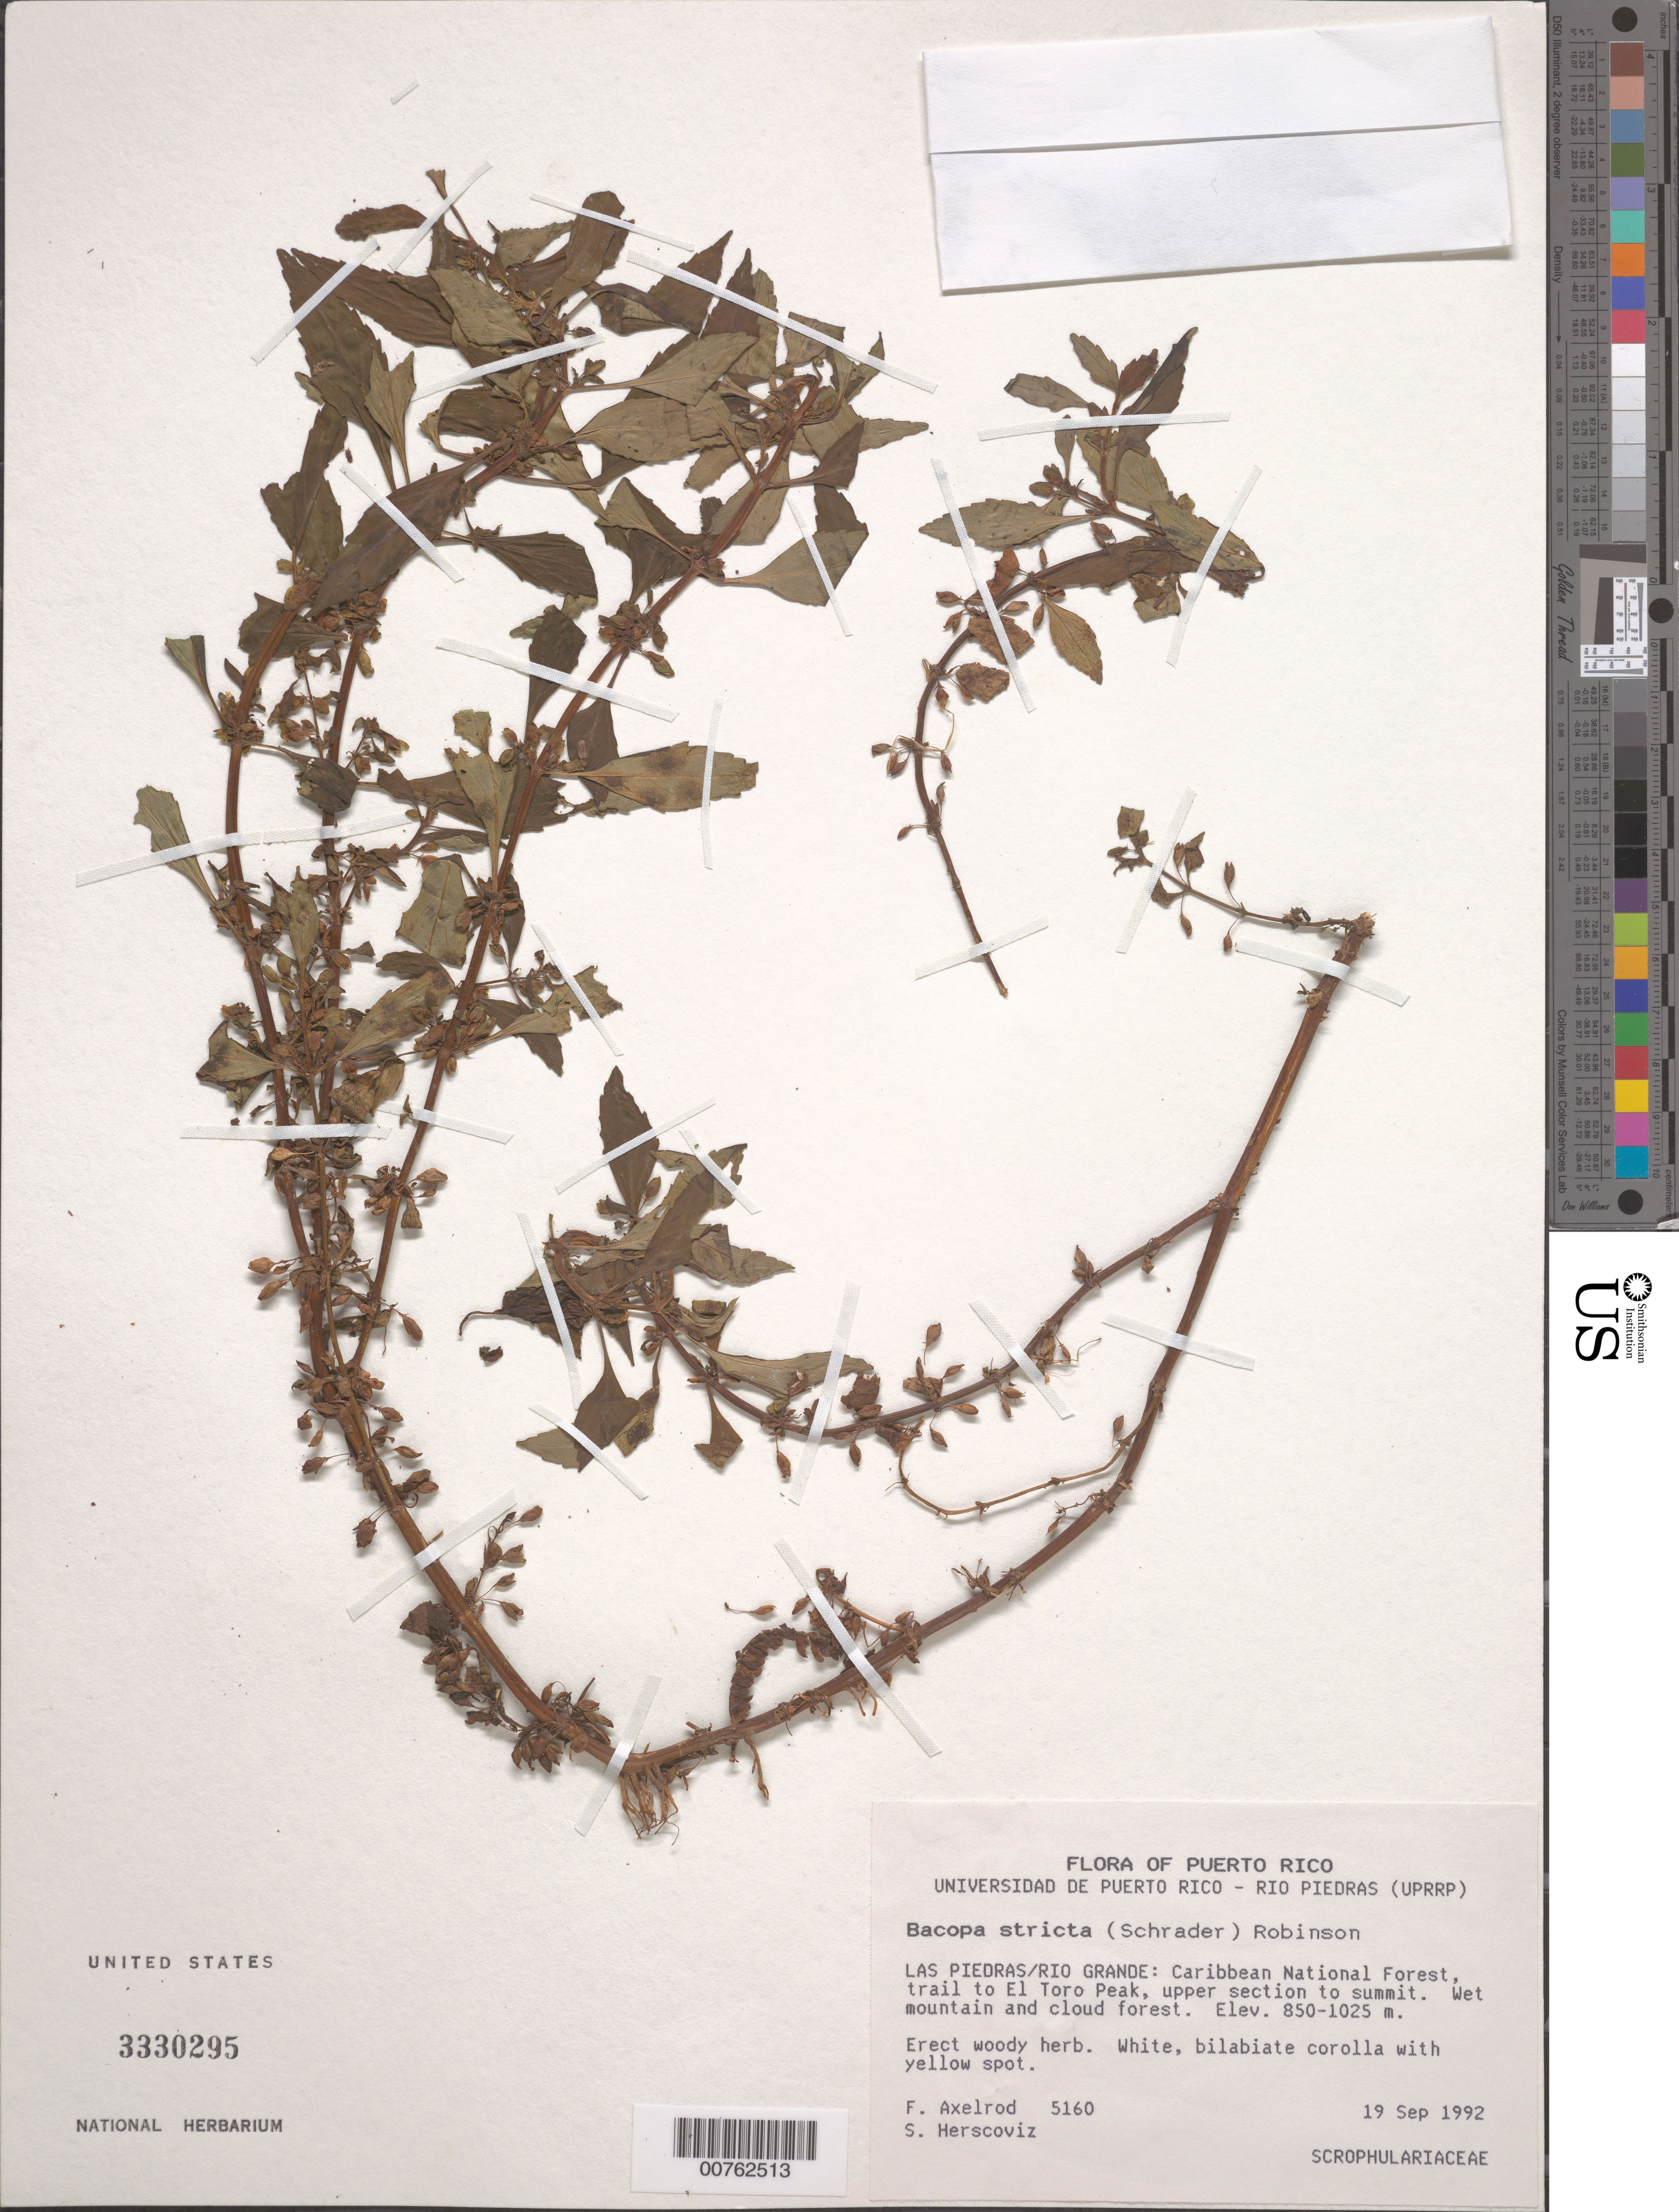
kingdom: Plantae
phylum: Tracheophyta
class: Magnoliopsida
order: Lamiales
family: Plantaginaceae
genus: Bacopa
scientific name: Bacopa stricta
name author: (Schrad.) B.L. Rob.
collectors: F. S. Axelrod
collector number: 5160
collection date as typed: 19 Sep 1992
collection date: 1992-09-19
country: Puerto Rico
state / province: Río Grande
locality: Las Piedras/Río Grande: Caribbean National Forest, trail to El Toro Peak, upper section to summit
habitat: Wet mountain and cloud forest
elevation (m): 850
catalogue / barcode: US 3330295